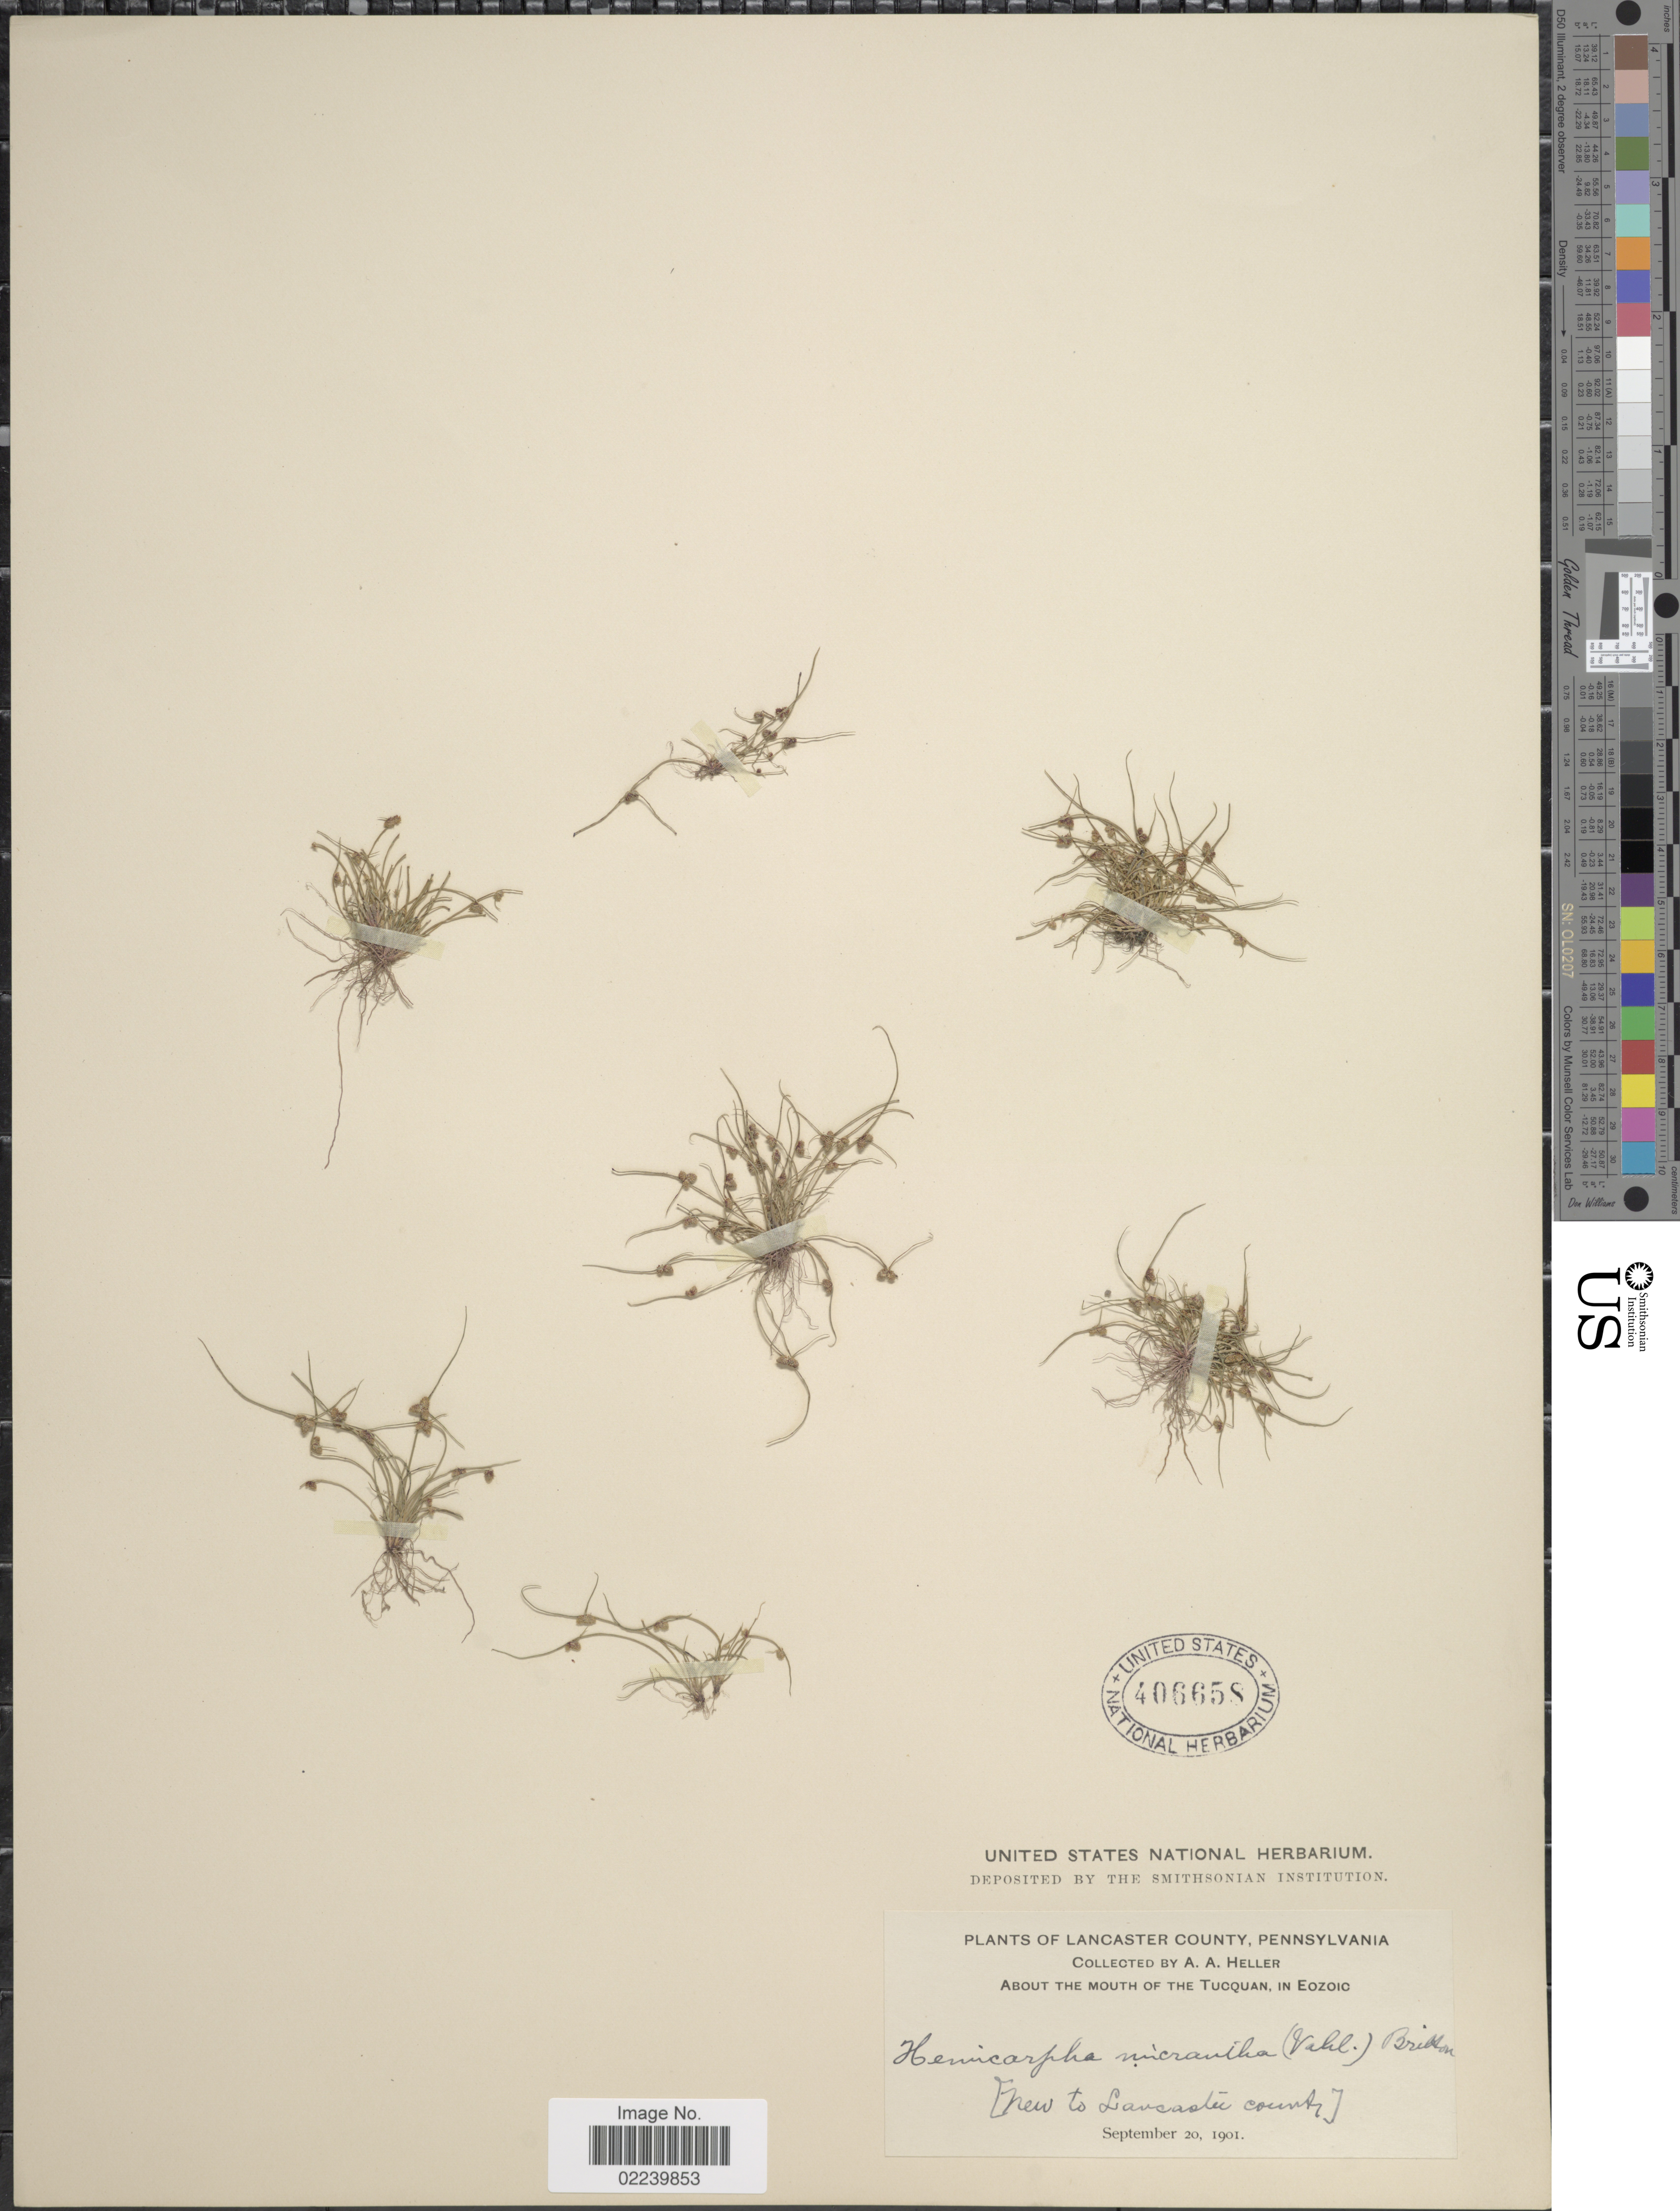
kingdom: Plantae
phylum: Tracheophyta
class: Liliopsida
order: Poales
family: Cyperaceae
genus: Cyperus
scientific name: Cyperus subsquarrosus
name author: (Muhl.) Bauters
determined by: Strong, M. T., (US), Smithsonian Institution - National Museum of Natural History (UNITED STATES)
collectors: A. A. Heller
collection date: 1901-09-20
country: United States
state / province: Pennsylvania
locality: Lancaster County, Pennsylvania, About the Mouth of The Tucquan, in Eozoic, (New to Lancaster County)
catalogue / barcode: US 406658